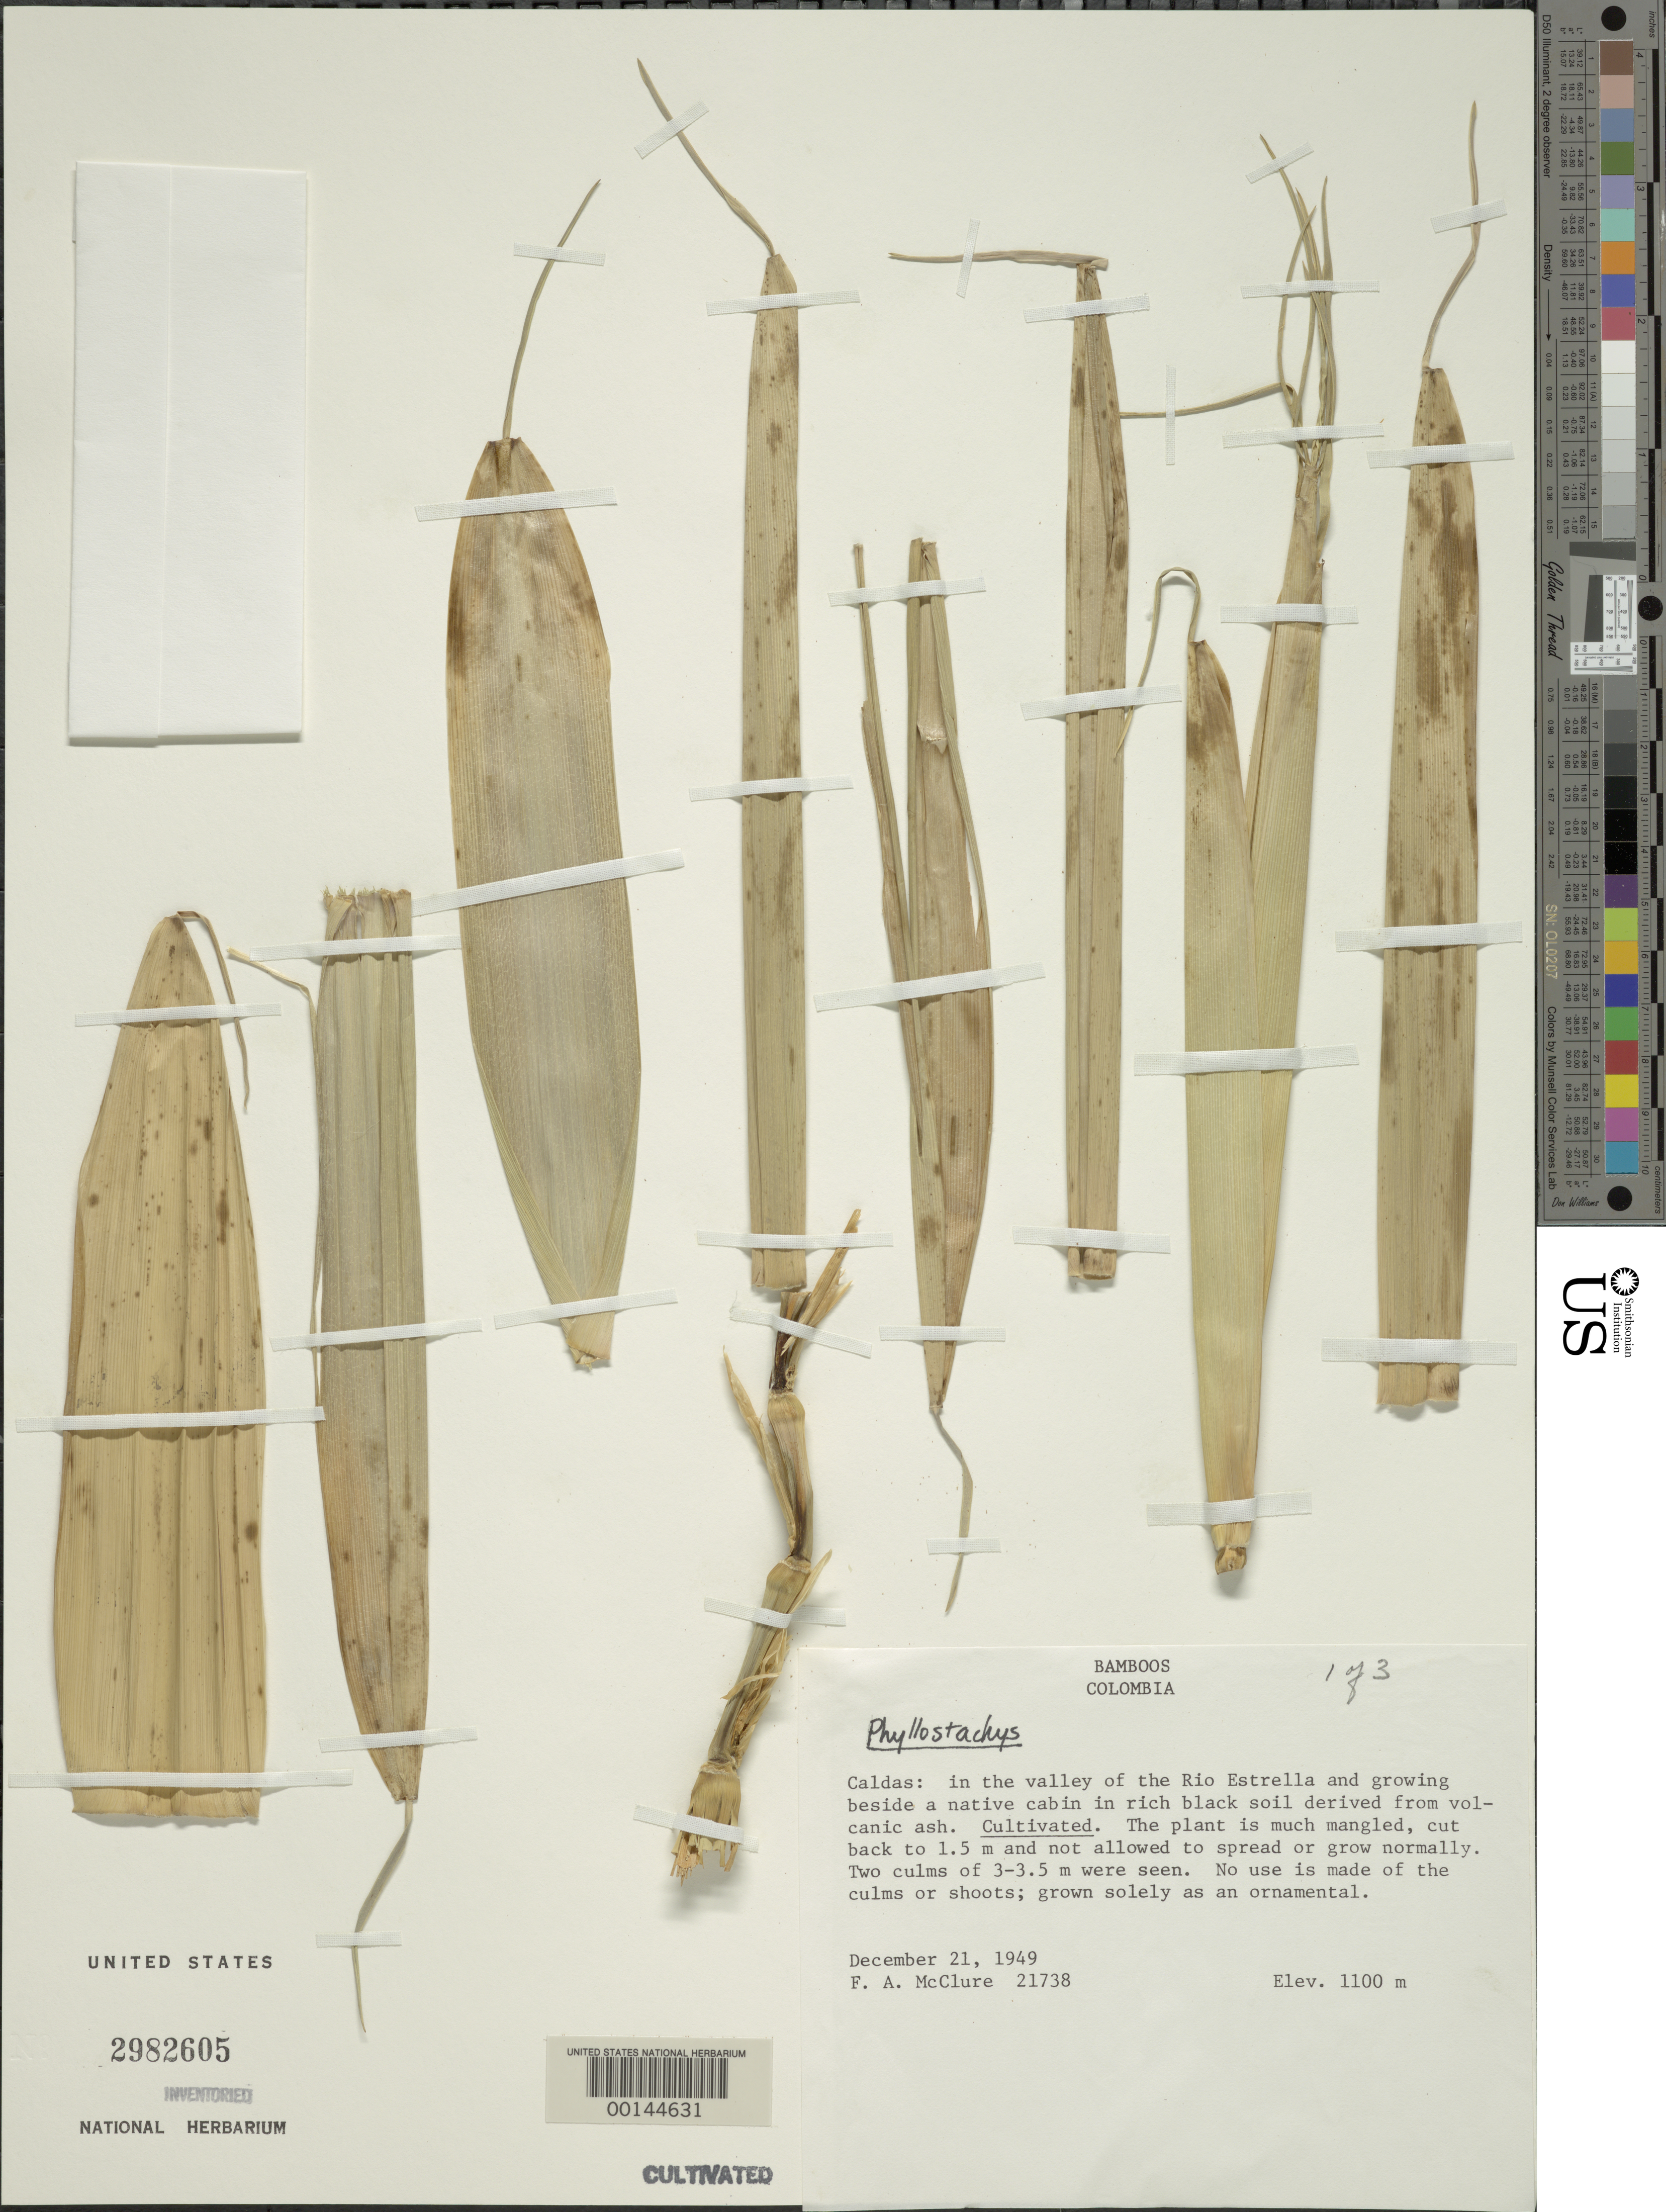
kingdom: Plantae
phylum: Tracheophyta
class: Liliopsida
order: Poales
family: Poaceae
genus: Phyllostachys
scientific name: Phyllostachys sp.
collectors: F. A. McClure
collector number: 21738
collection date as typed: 21 Dec 1949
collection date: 1949-12-21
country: Colombia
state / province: Caldas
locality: Rio Estrella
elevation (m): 1100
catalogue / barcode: US 2982605